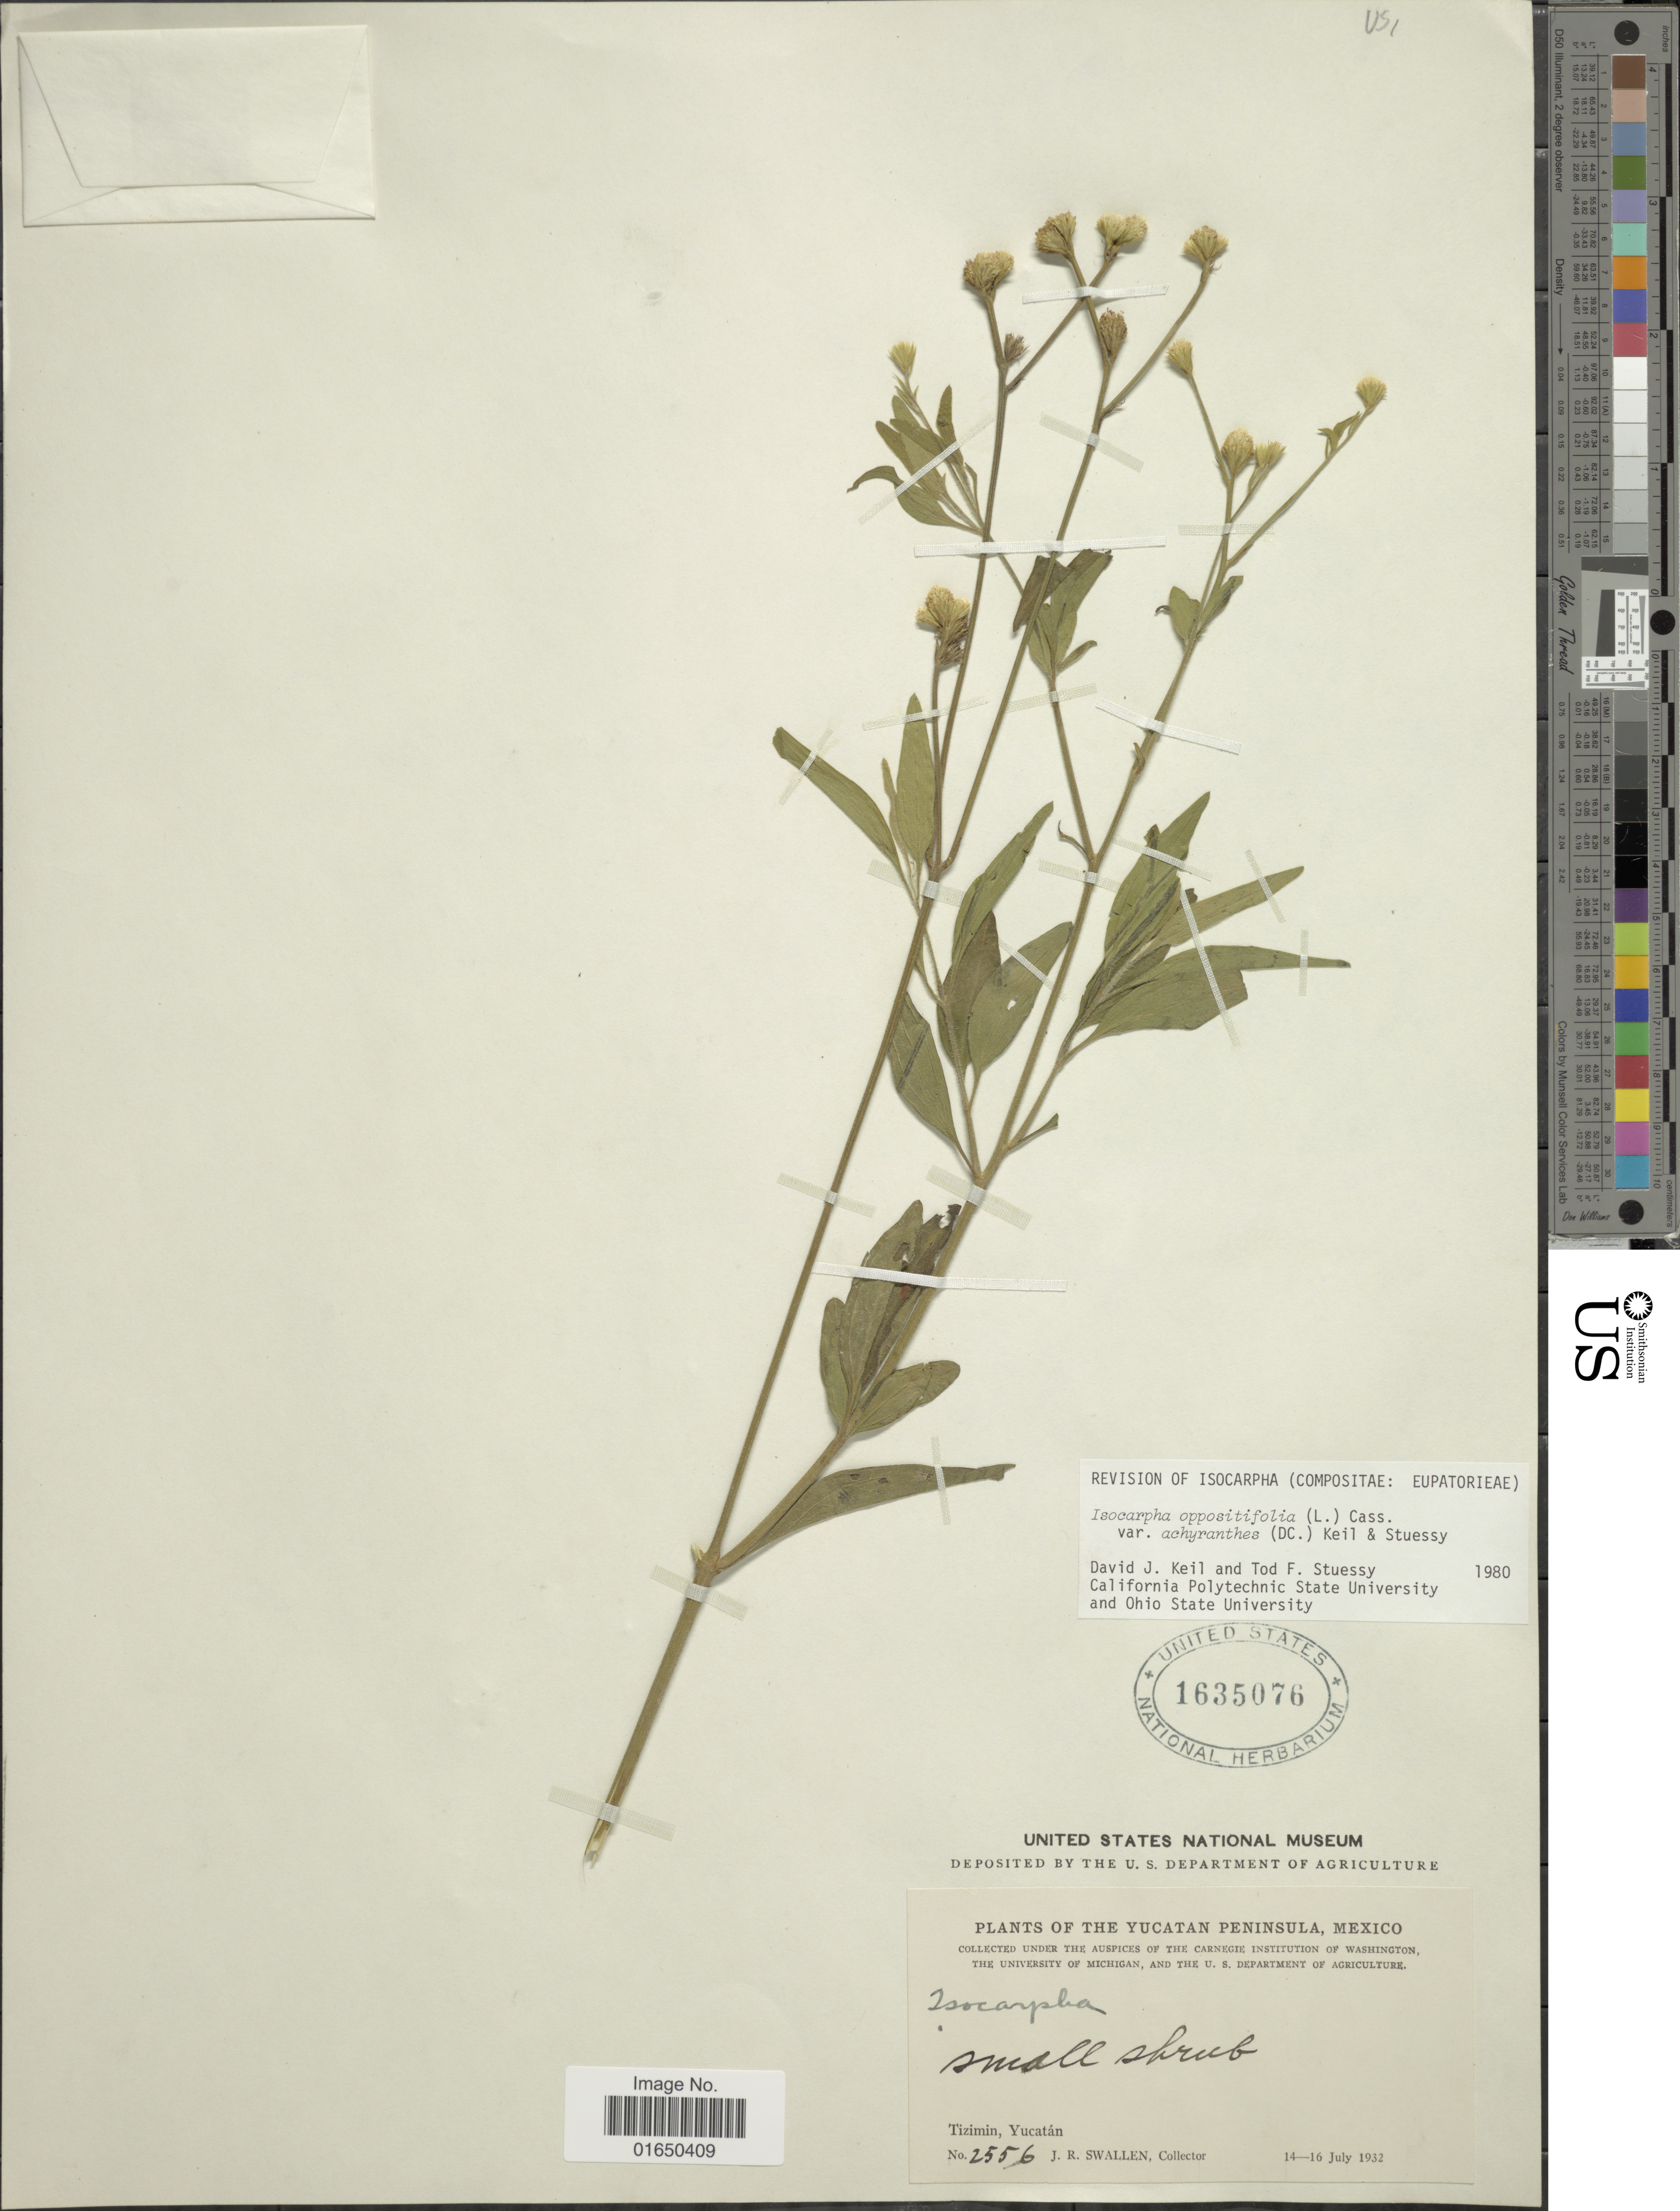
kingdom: Plantae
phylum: Tracheophyta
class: Magnoliopsida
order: Asterales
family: Asteraceae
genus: Isocarpha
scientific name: Isocarpha oppositifolia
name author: (L.) Cass.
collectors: J. R. Swallen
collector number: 2556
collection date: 1932-07-14/1932-07-16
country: Mexico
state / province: Yucatán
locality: The Yucatan Peninsula, Tizimin, Yucatan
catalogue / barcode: US 1635076